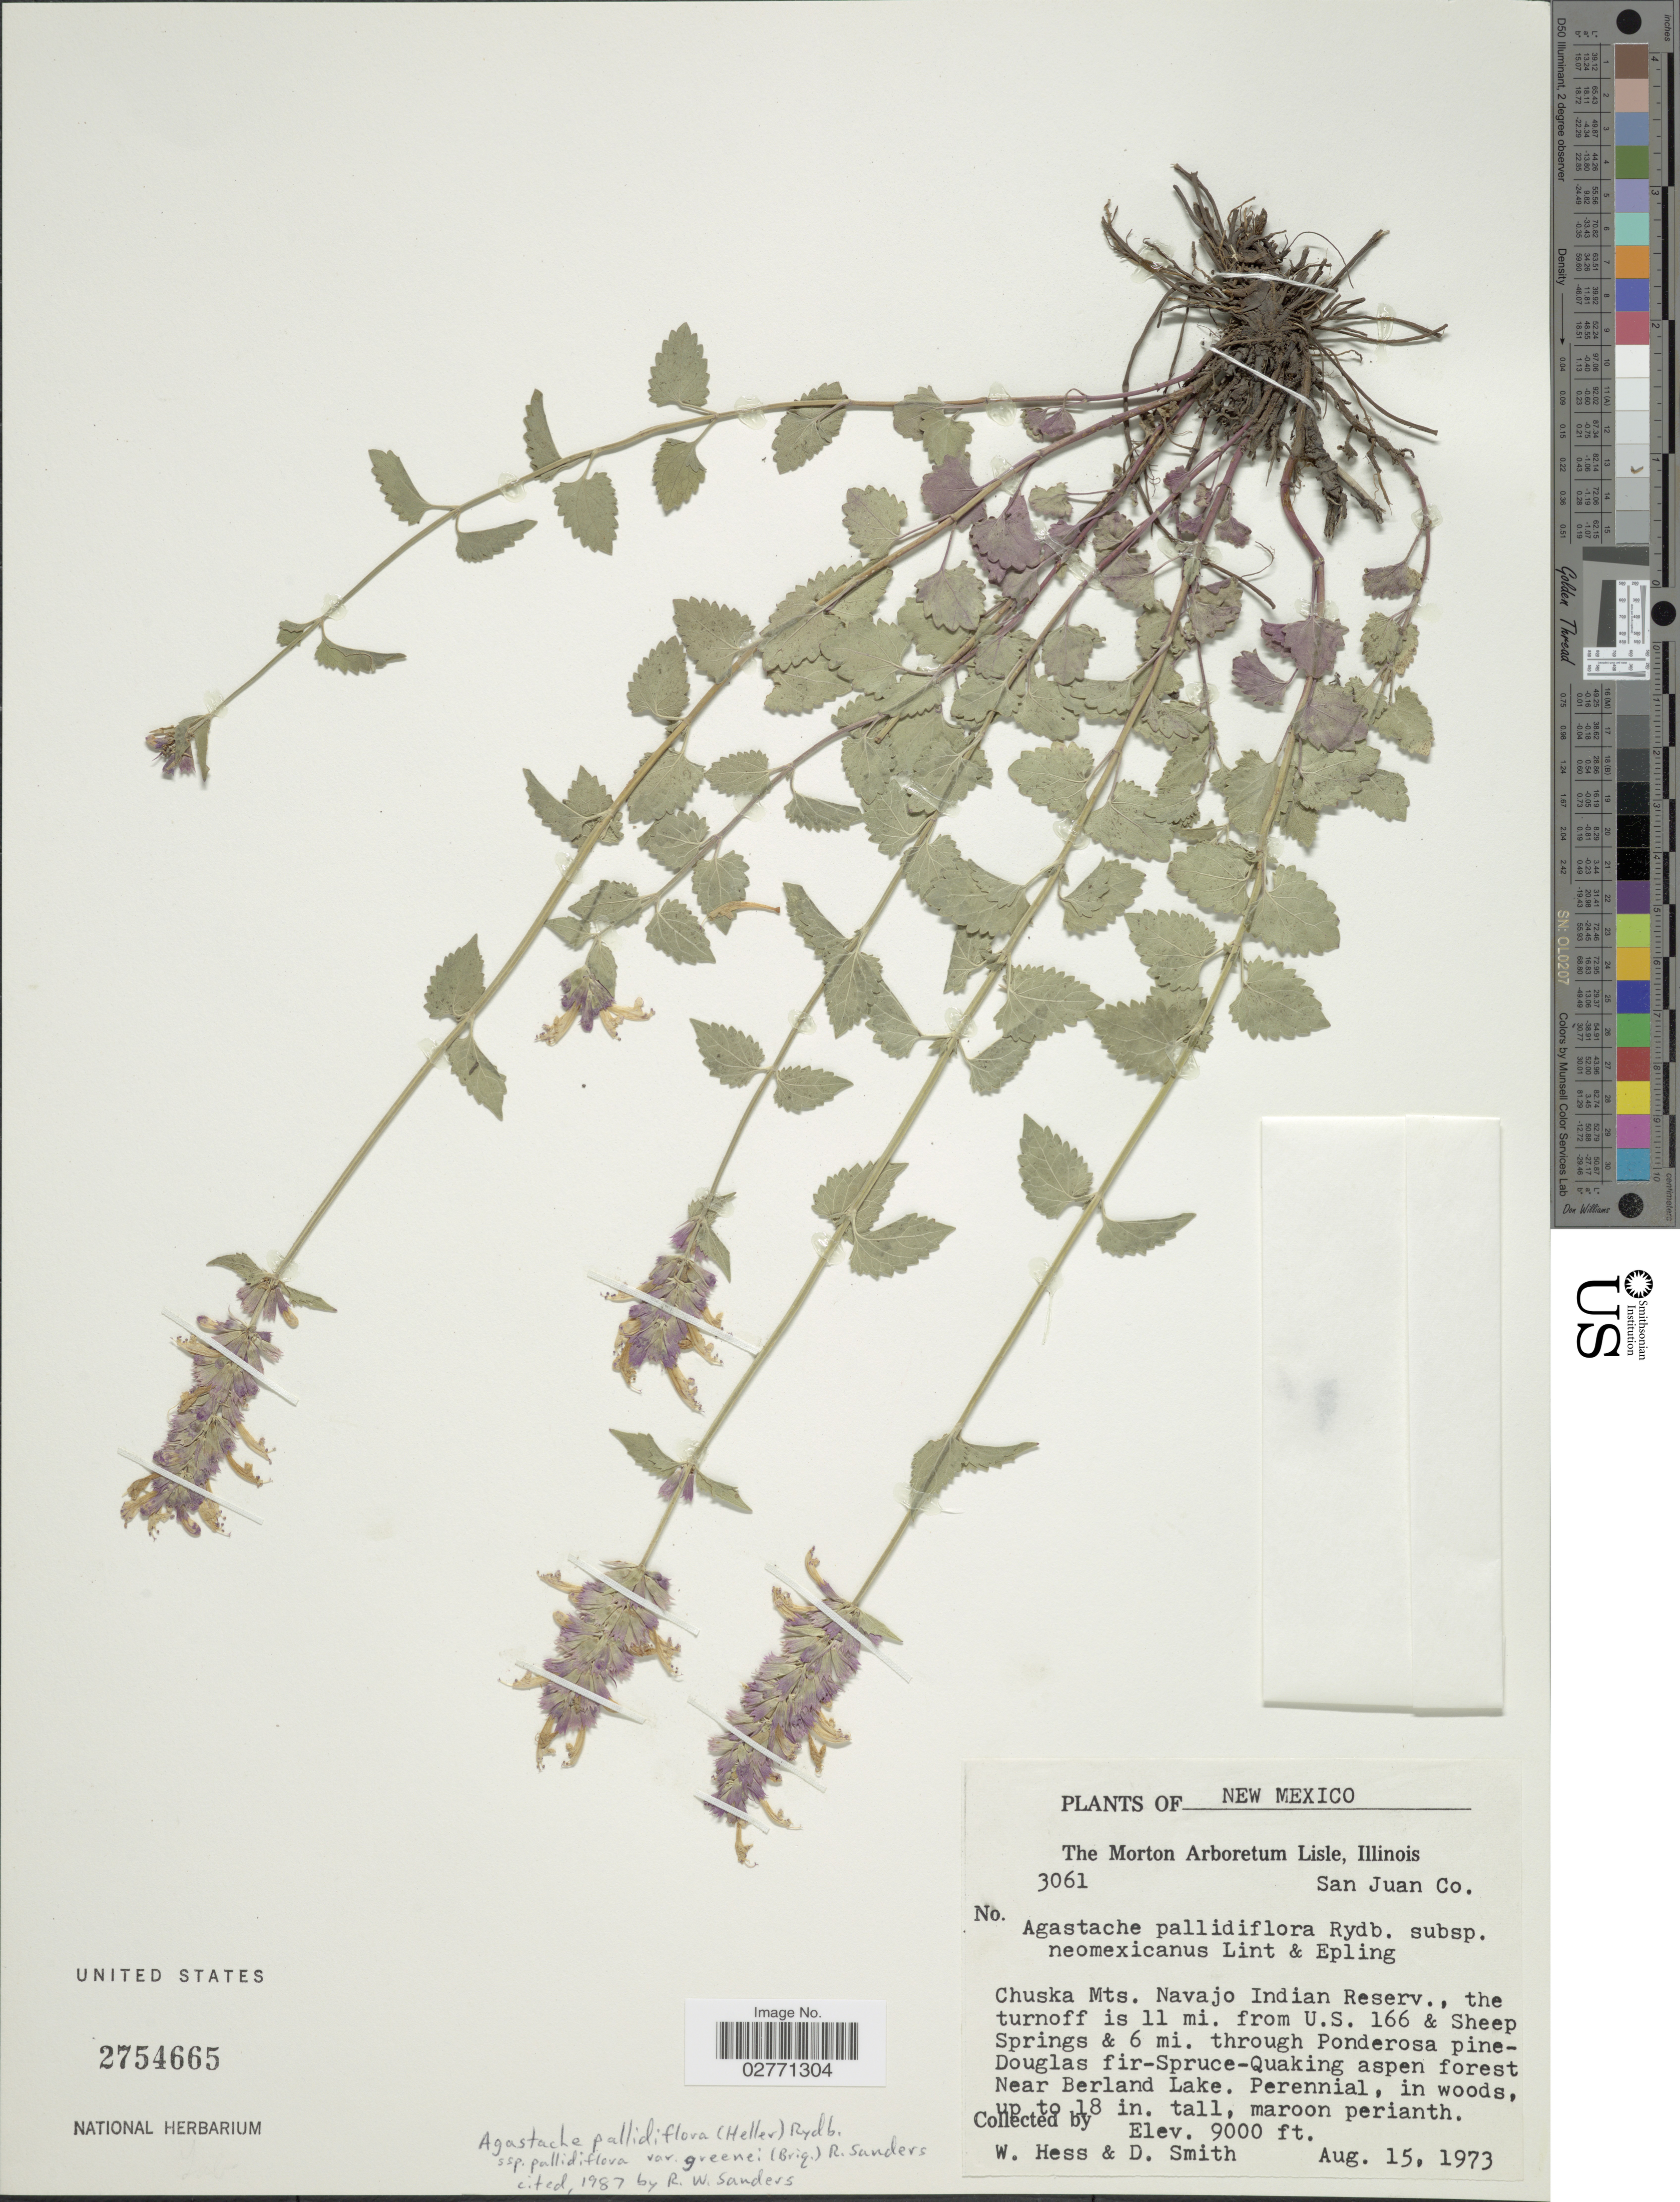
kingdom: Plantae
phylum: Tracheophyta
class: Magnoliopsida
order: Lamiales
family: Lamiaceae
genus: Agastache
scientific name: Agastache pallidiflora var. greenei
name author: (A. Heller) Rydb.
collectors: W. Hess & D. Smith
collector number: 3061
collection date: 1973-08-15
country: United States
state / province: New Mexico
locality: San Juan Co. Chuska Mts. Navajo Indian Reserv., the turnoff is 11 mi. from U.S. 166 & Sheep Springs & 6 mi. through Ponderosa pine-Douglas fir-Spruce-Quaking aspen forest Near Berland Lake.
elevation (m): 2743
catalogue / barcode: US 2754665